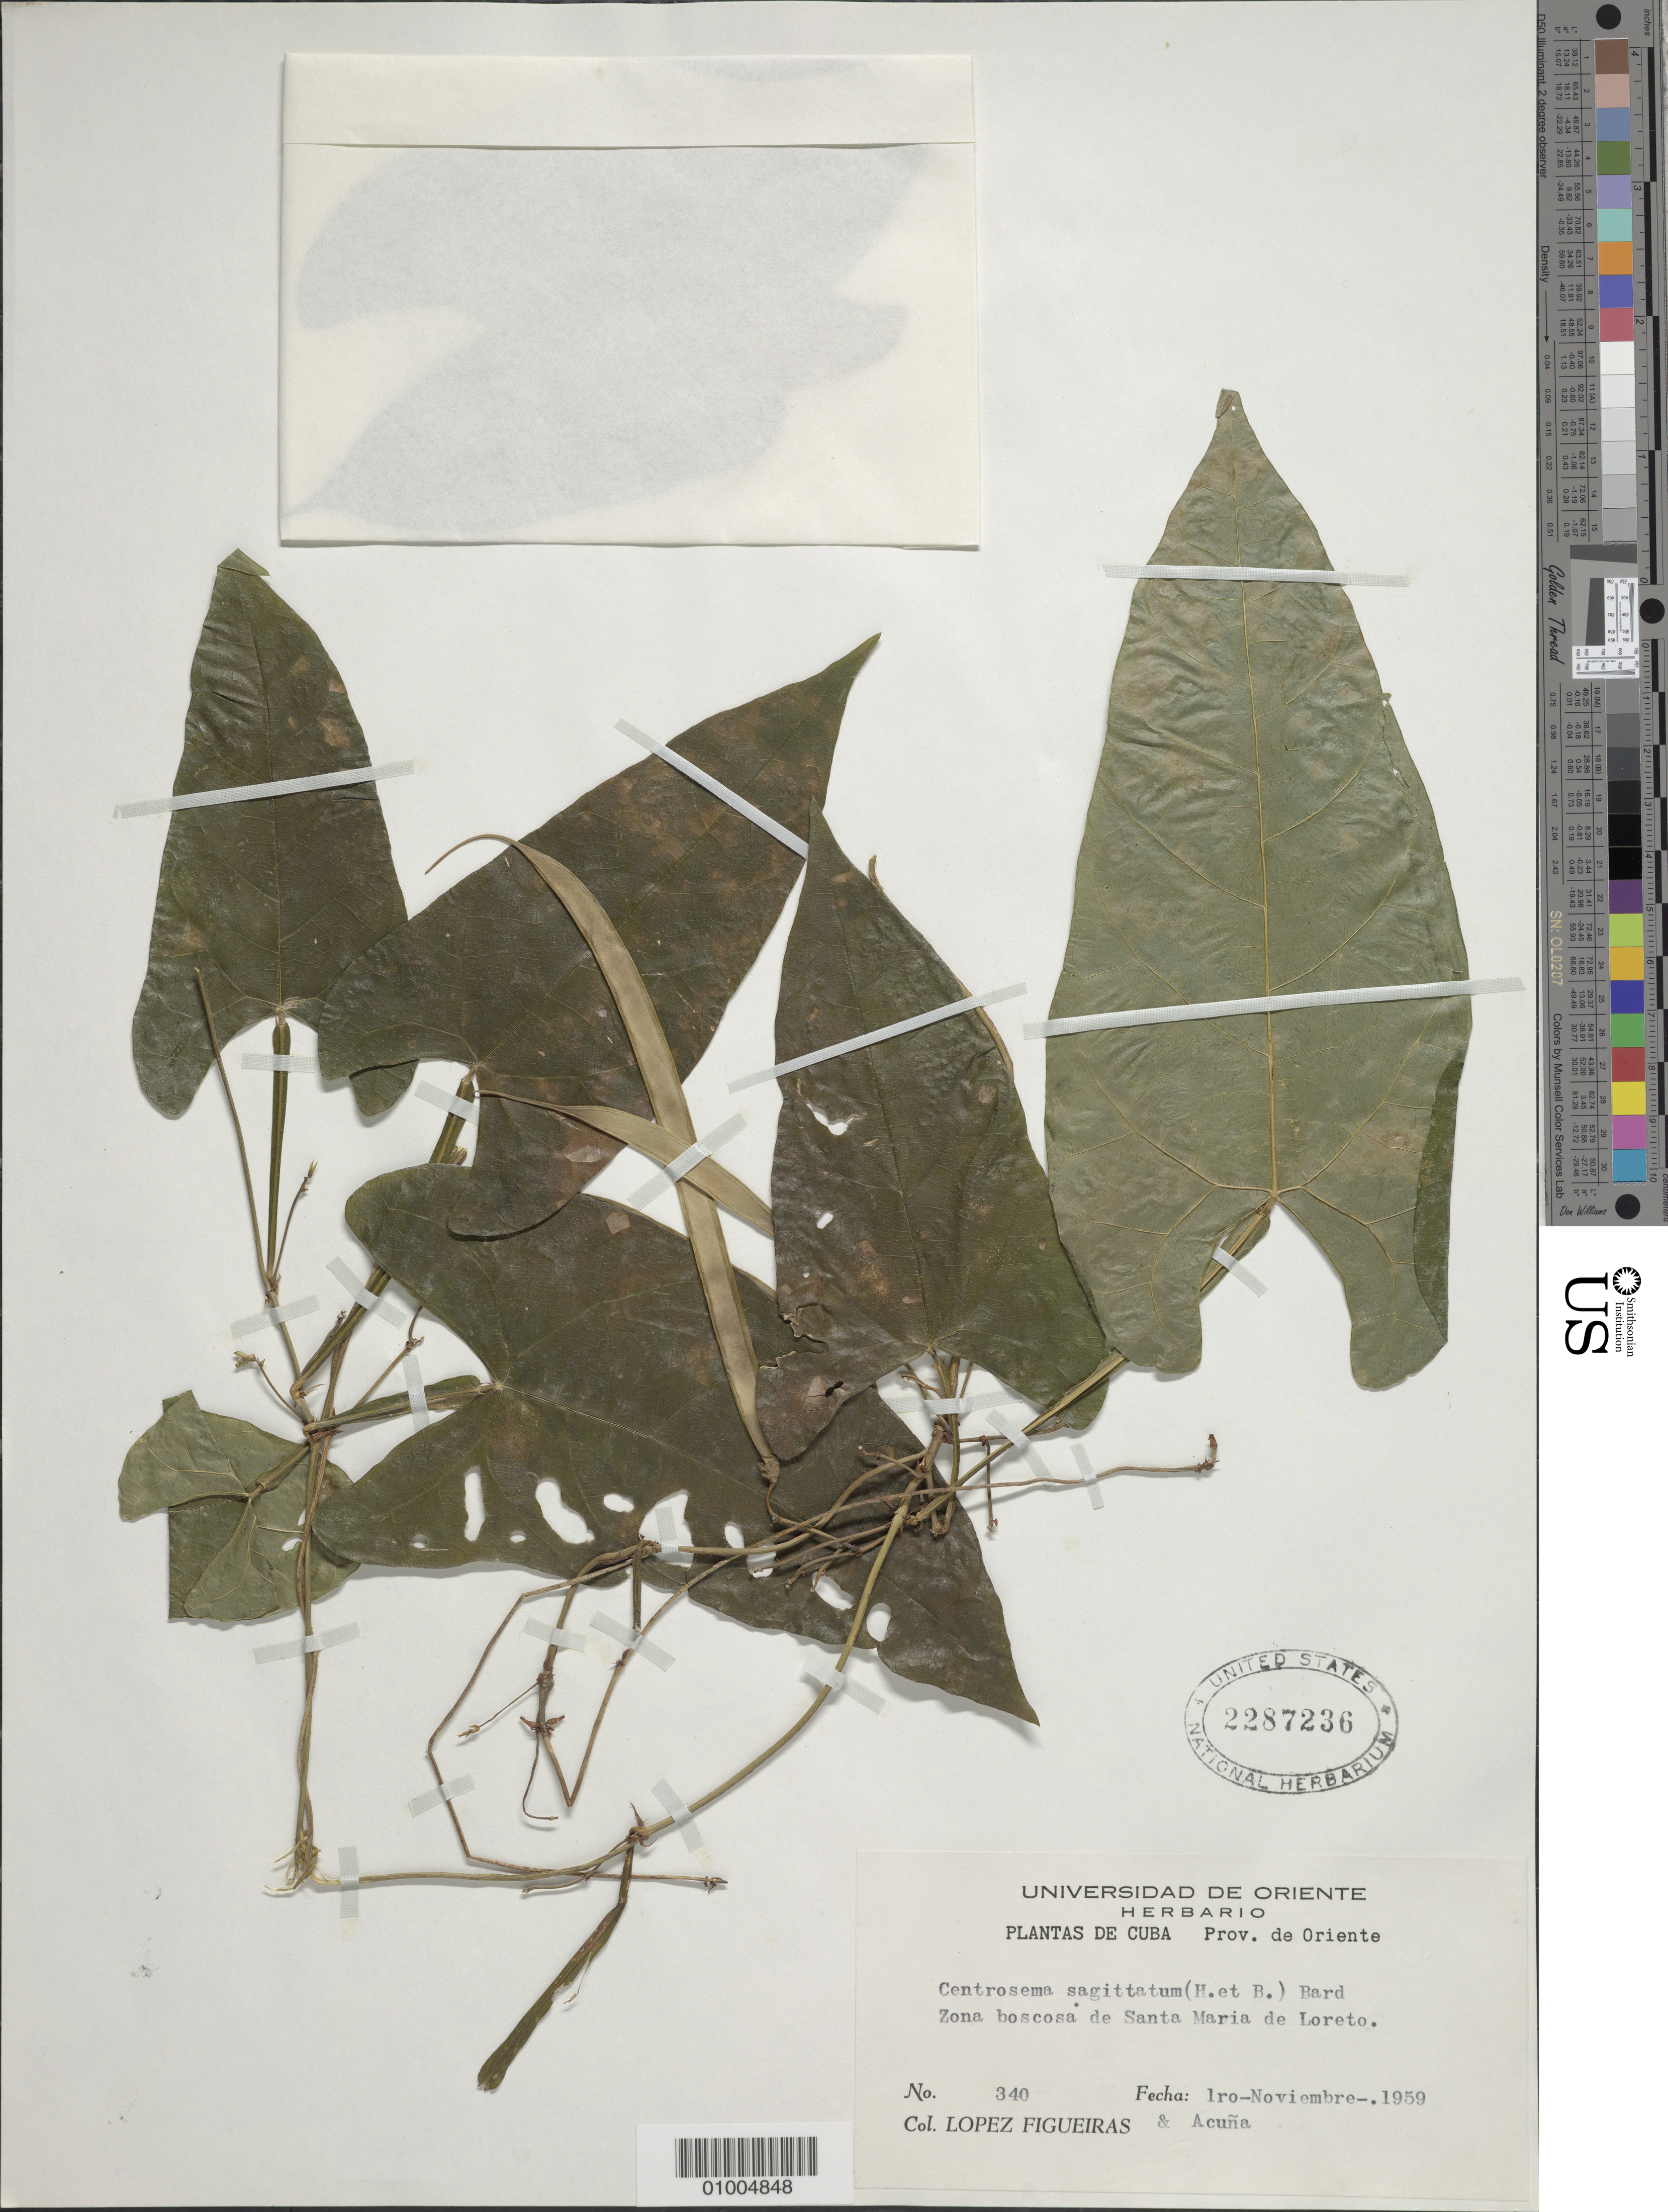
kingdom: Plantae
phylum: Tracheophyta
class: Magnoliopsida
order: Fabales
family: Fabaceae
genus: Centrosema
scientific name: Centrosema sagittatum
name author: (Willd. ex Humb. & Bonpl.) Brandegee ex L. Riley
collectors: M. López Figueiras & J. Acuña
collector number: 340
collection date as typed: Nov 1959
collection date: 1959-11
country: Cuba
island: Cuba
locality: Oriente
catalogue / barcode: US 2287236